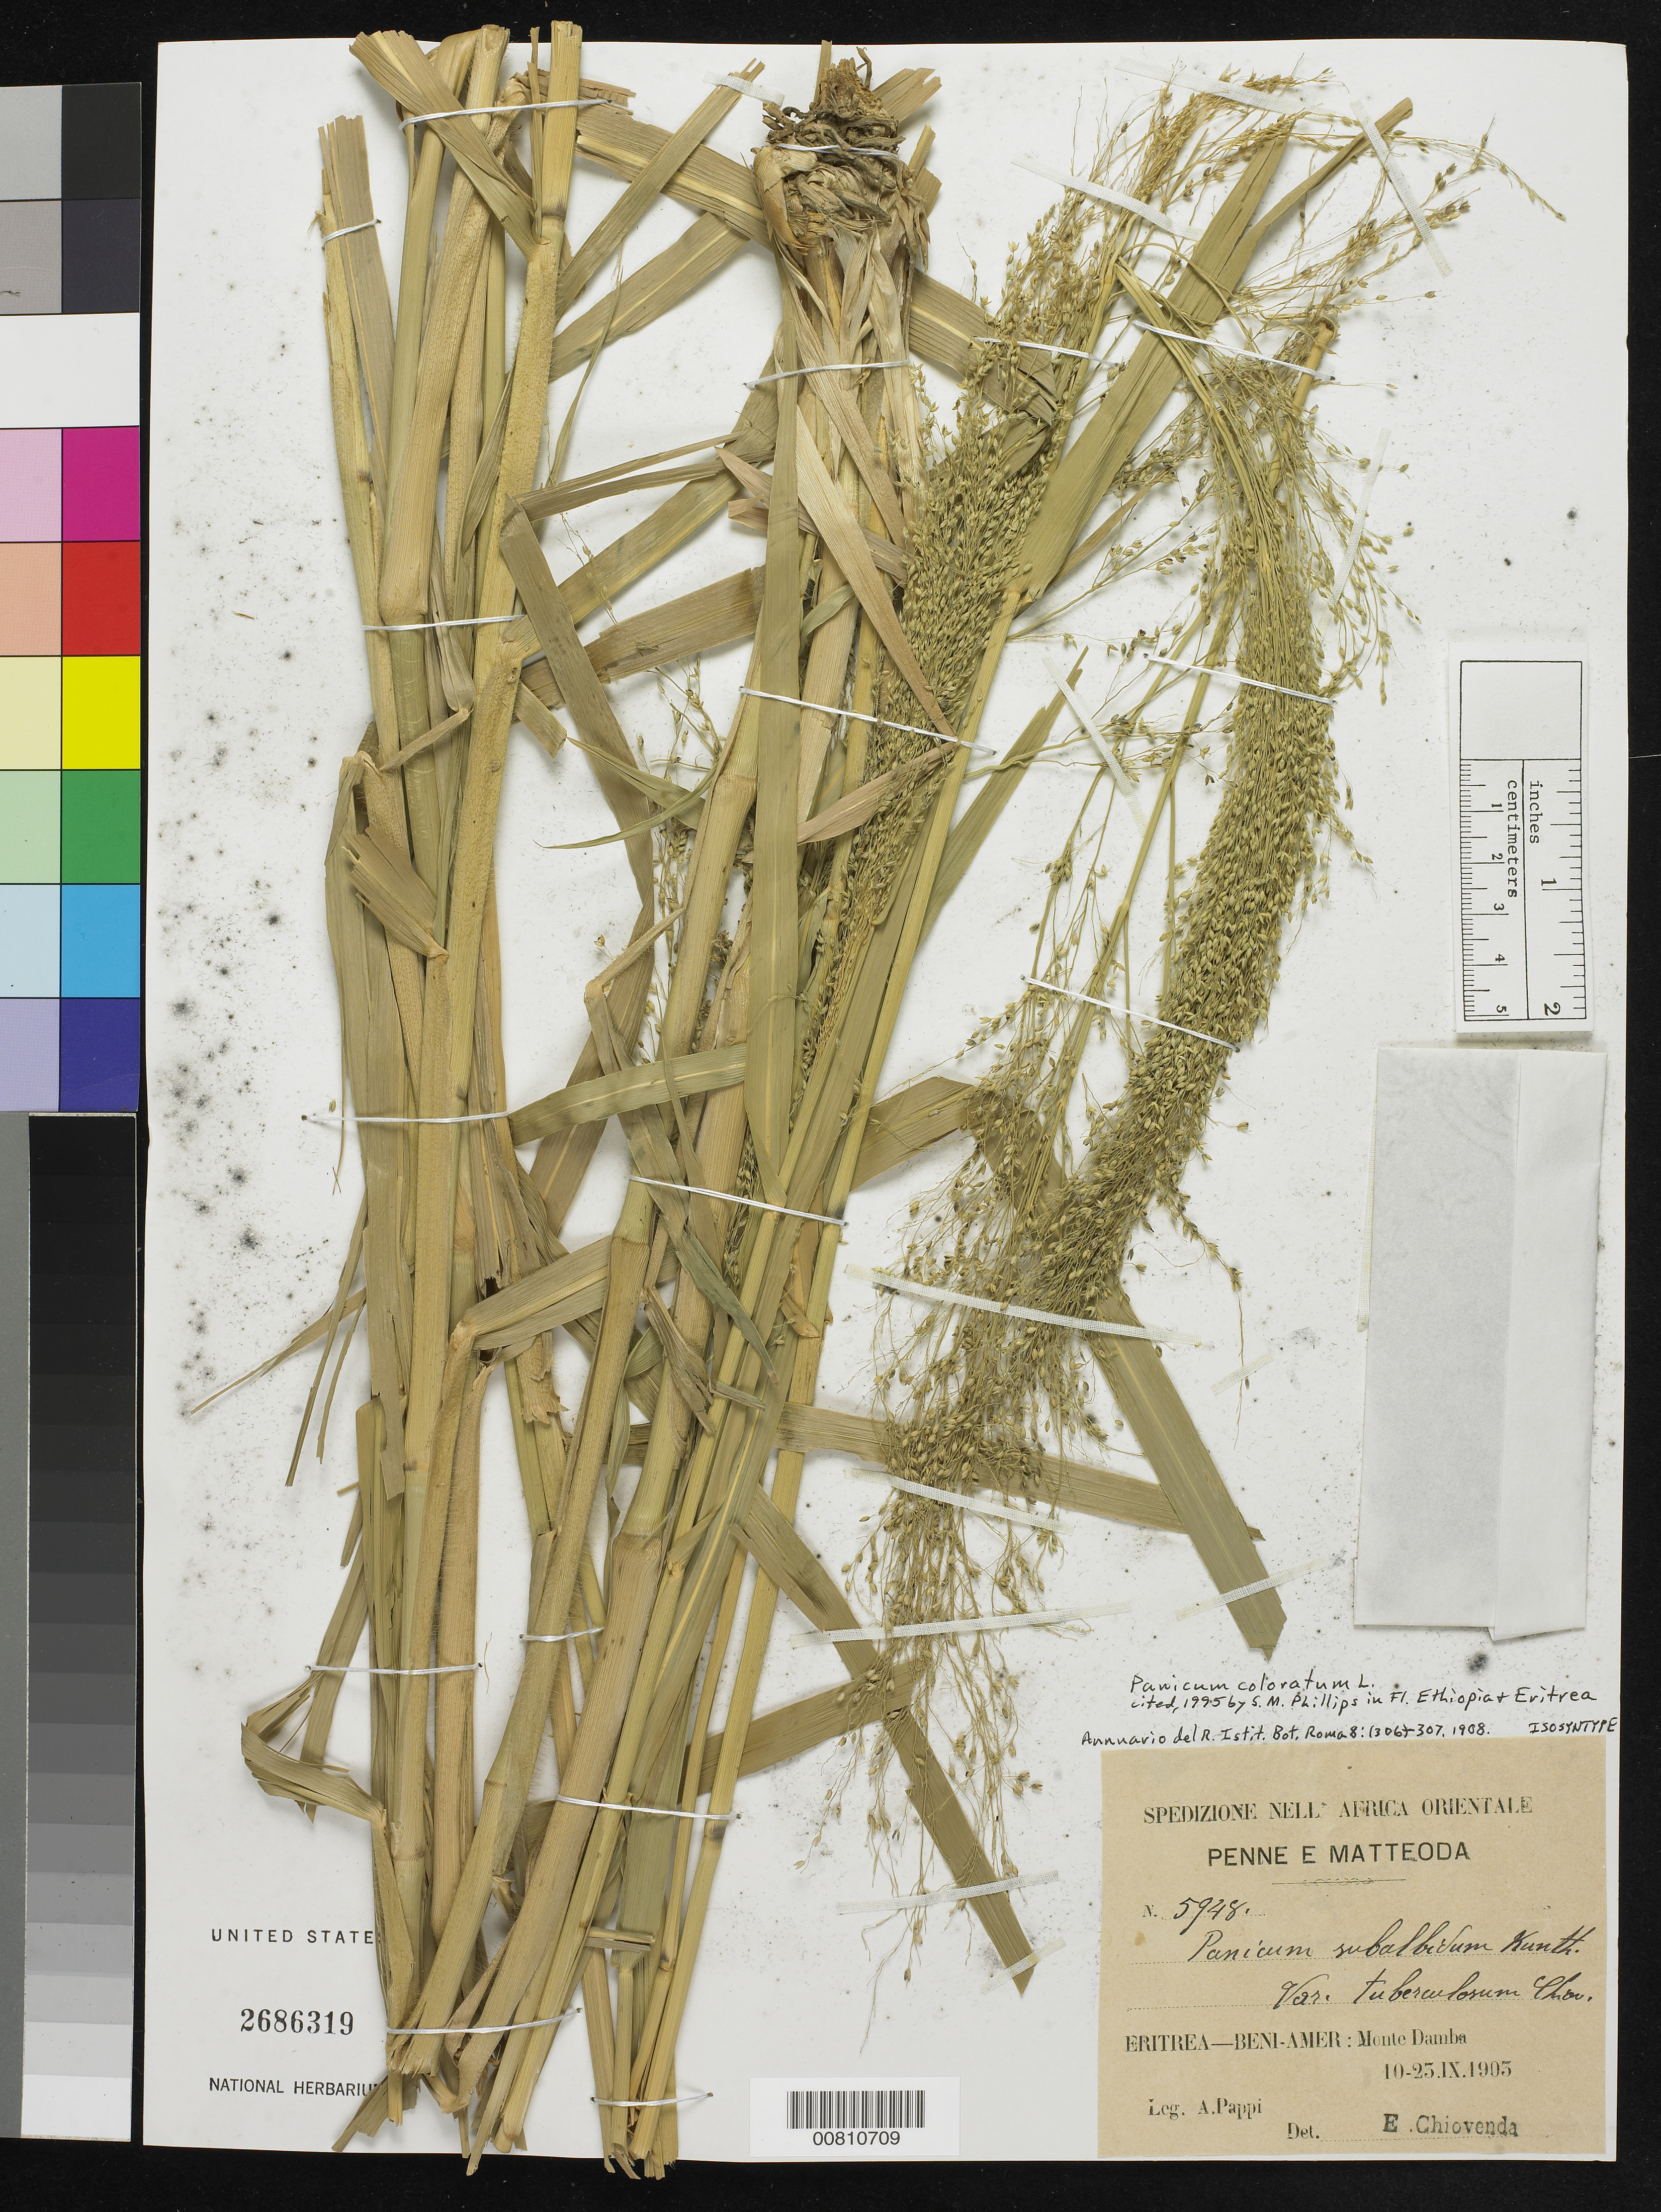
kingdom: Plantae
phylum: Tracheophyta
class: Liliopsida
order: Poales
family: Poaceae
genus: Panicum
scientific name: Panicum subalbidum var. tuberculosum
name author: Chiov.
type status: Isosyntype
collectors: A. Pappi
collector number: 5948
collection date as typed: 10 Sep 1903 to 23 Sep 1903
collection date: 1903-09-10/1903-09-23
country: Eritrea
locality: Eritrea-Beni-Amer: Monte Damba.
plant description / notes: Cited 1995 by S.M. Phillip in Fl. Ethiopia & Eritrea.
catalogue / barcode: US 2686319